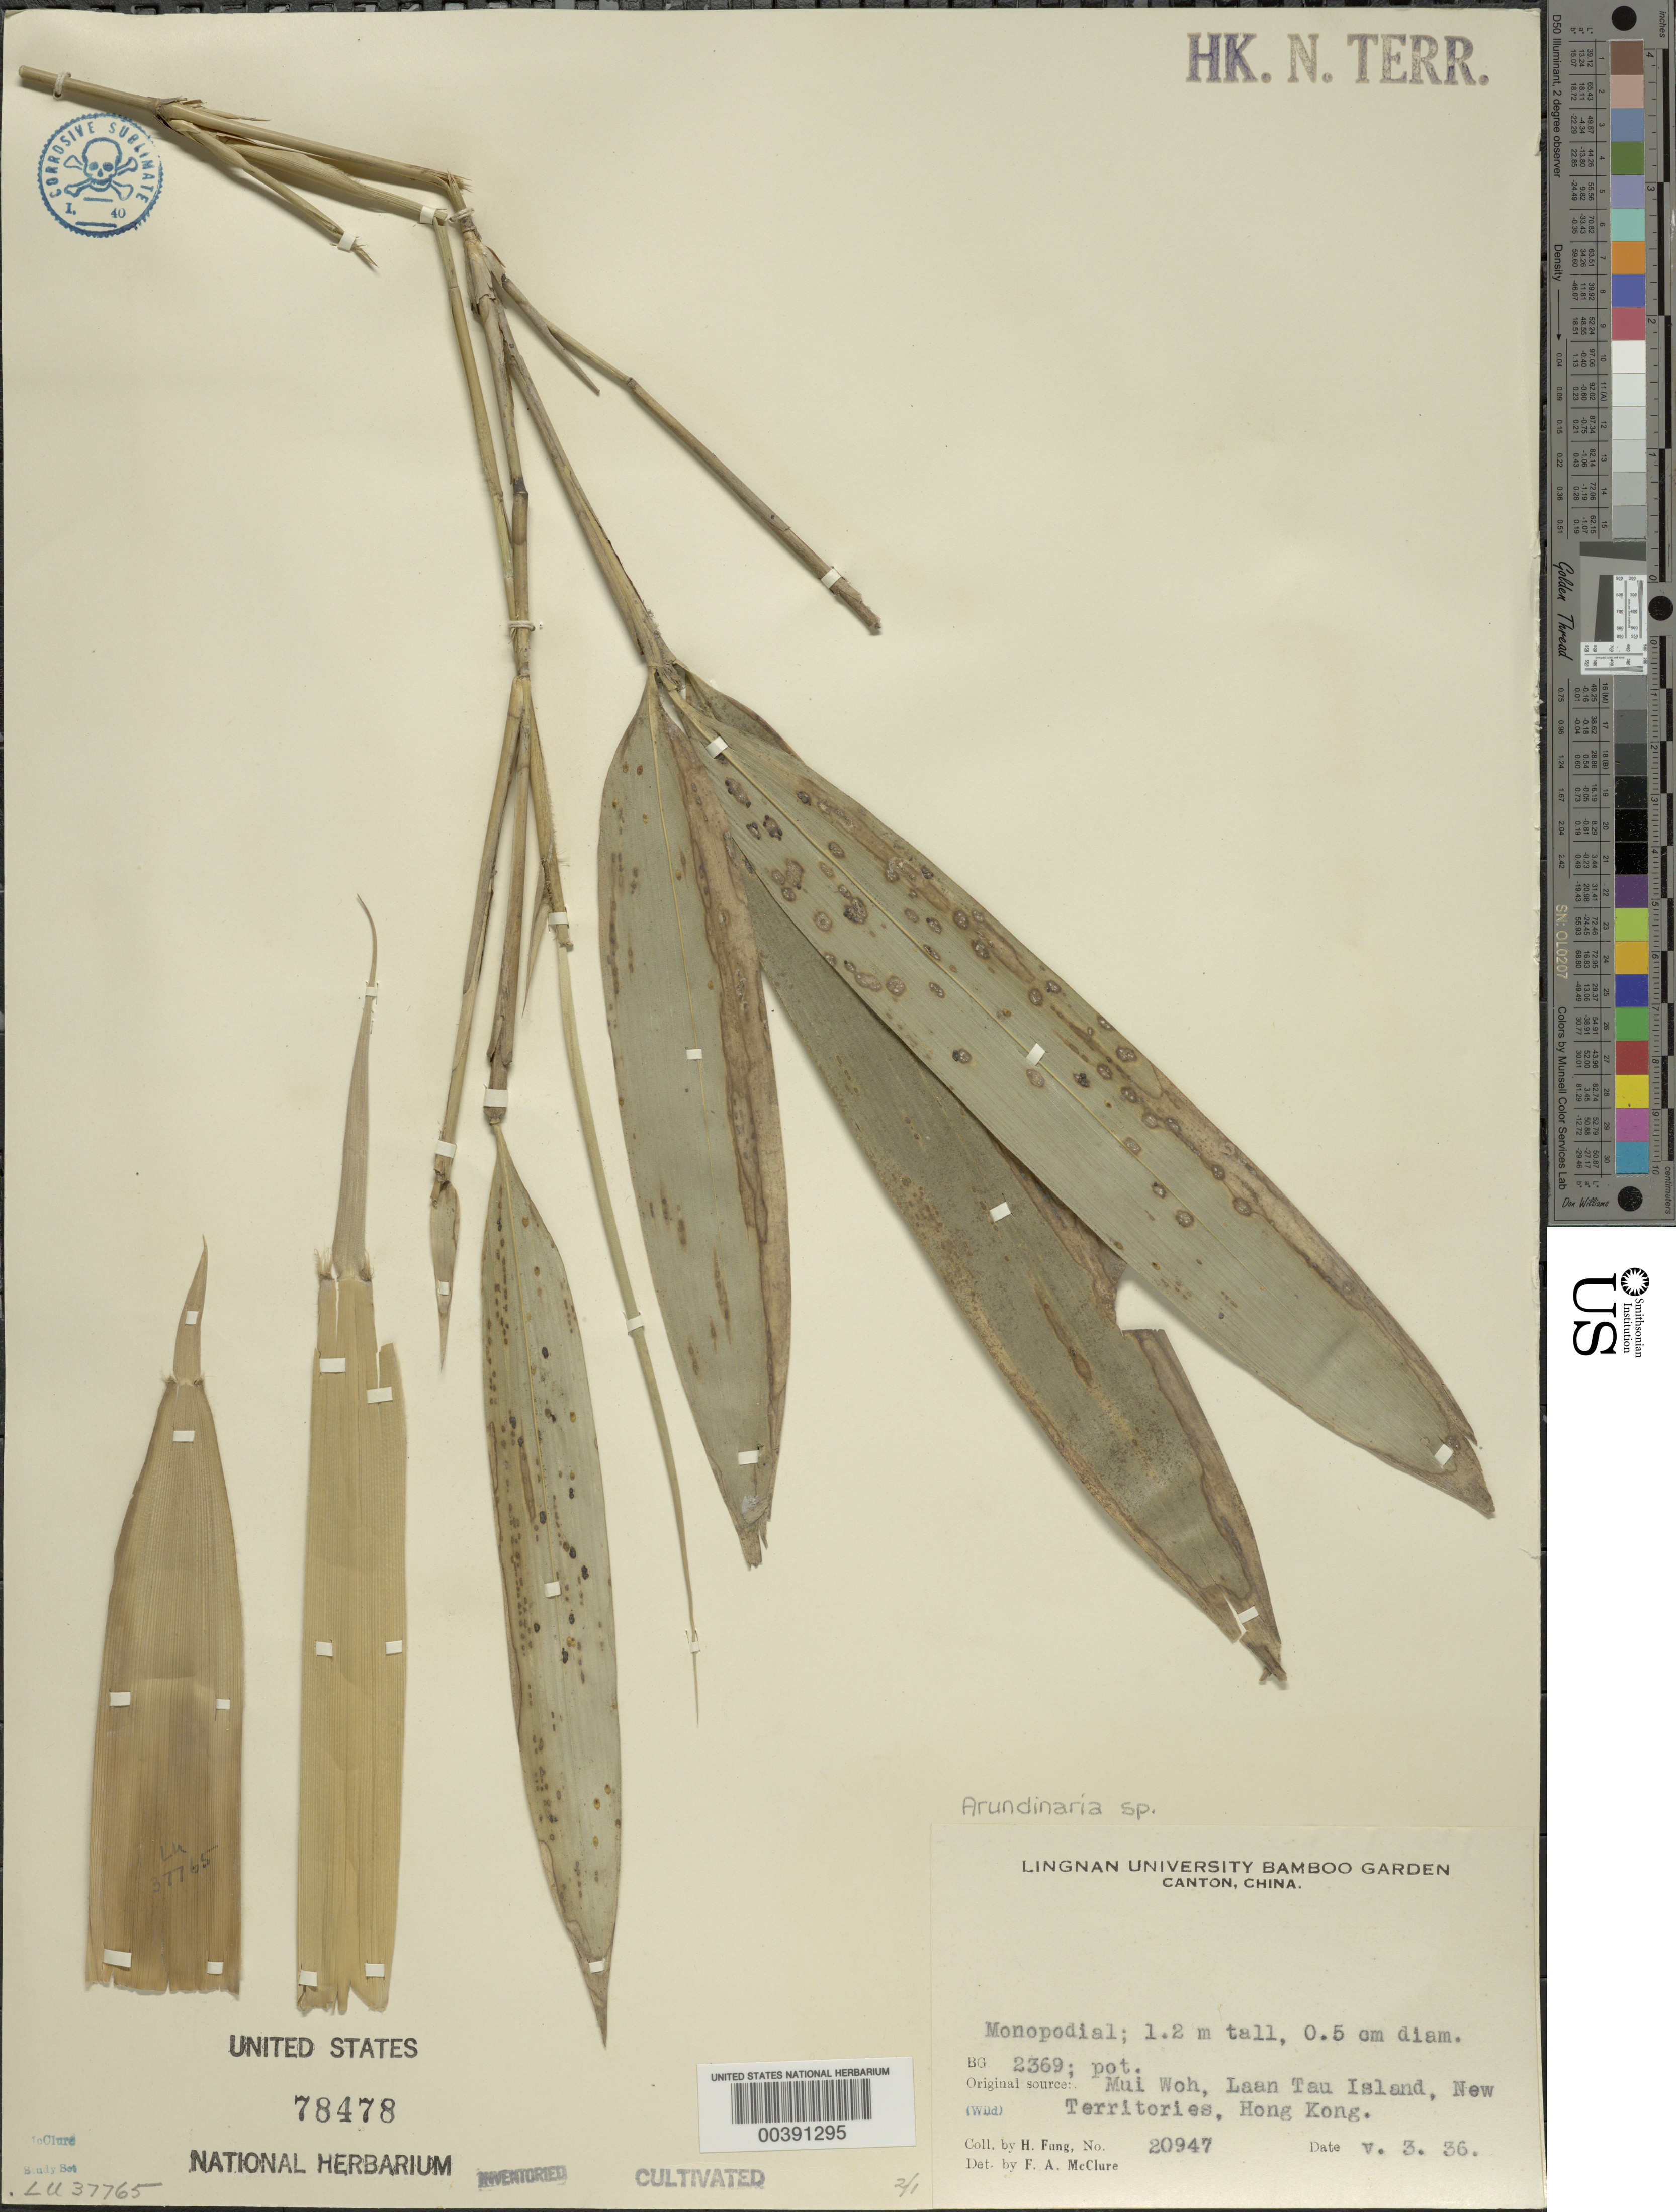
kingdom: Plantae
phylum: Tracheophyta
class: Liliopsida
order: Poales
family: Poaceae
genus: Arundinaria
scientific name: Arundinaria sp.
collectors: H. L. Fung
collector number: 20947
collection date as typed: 03 May 1936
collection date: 1936-05-03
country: China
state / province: Guangdong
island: Honam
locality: Lingnan Univ. Bamboo Garden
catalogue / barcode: US 78478